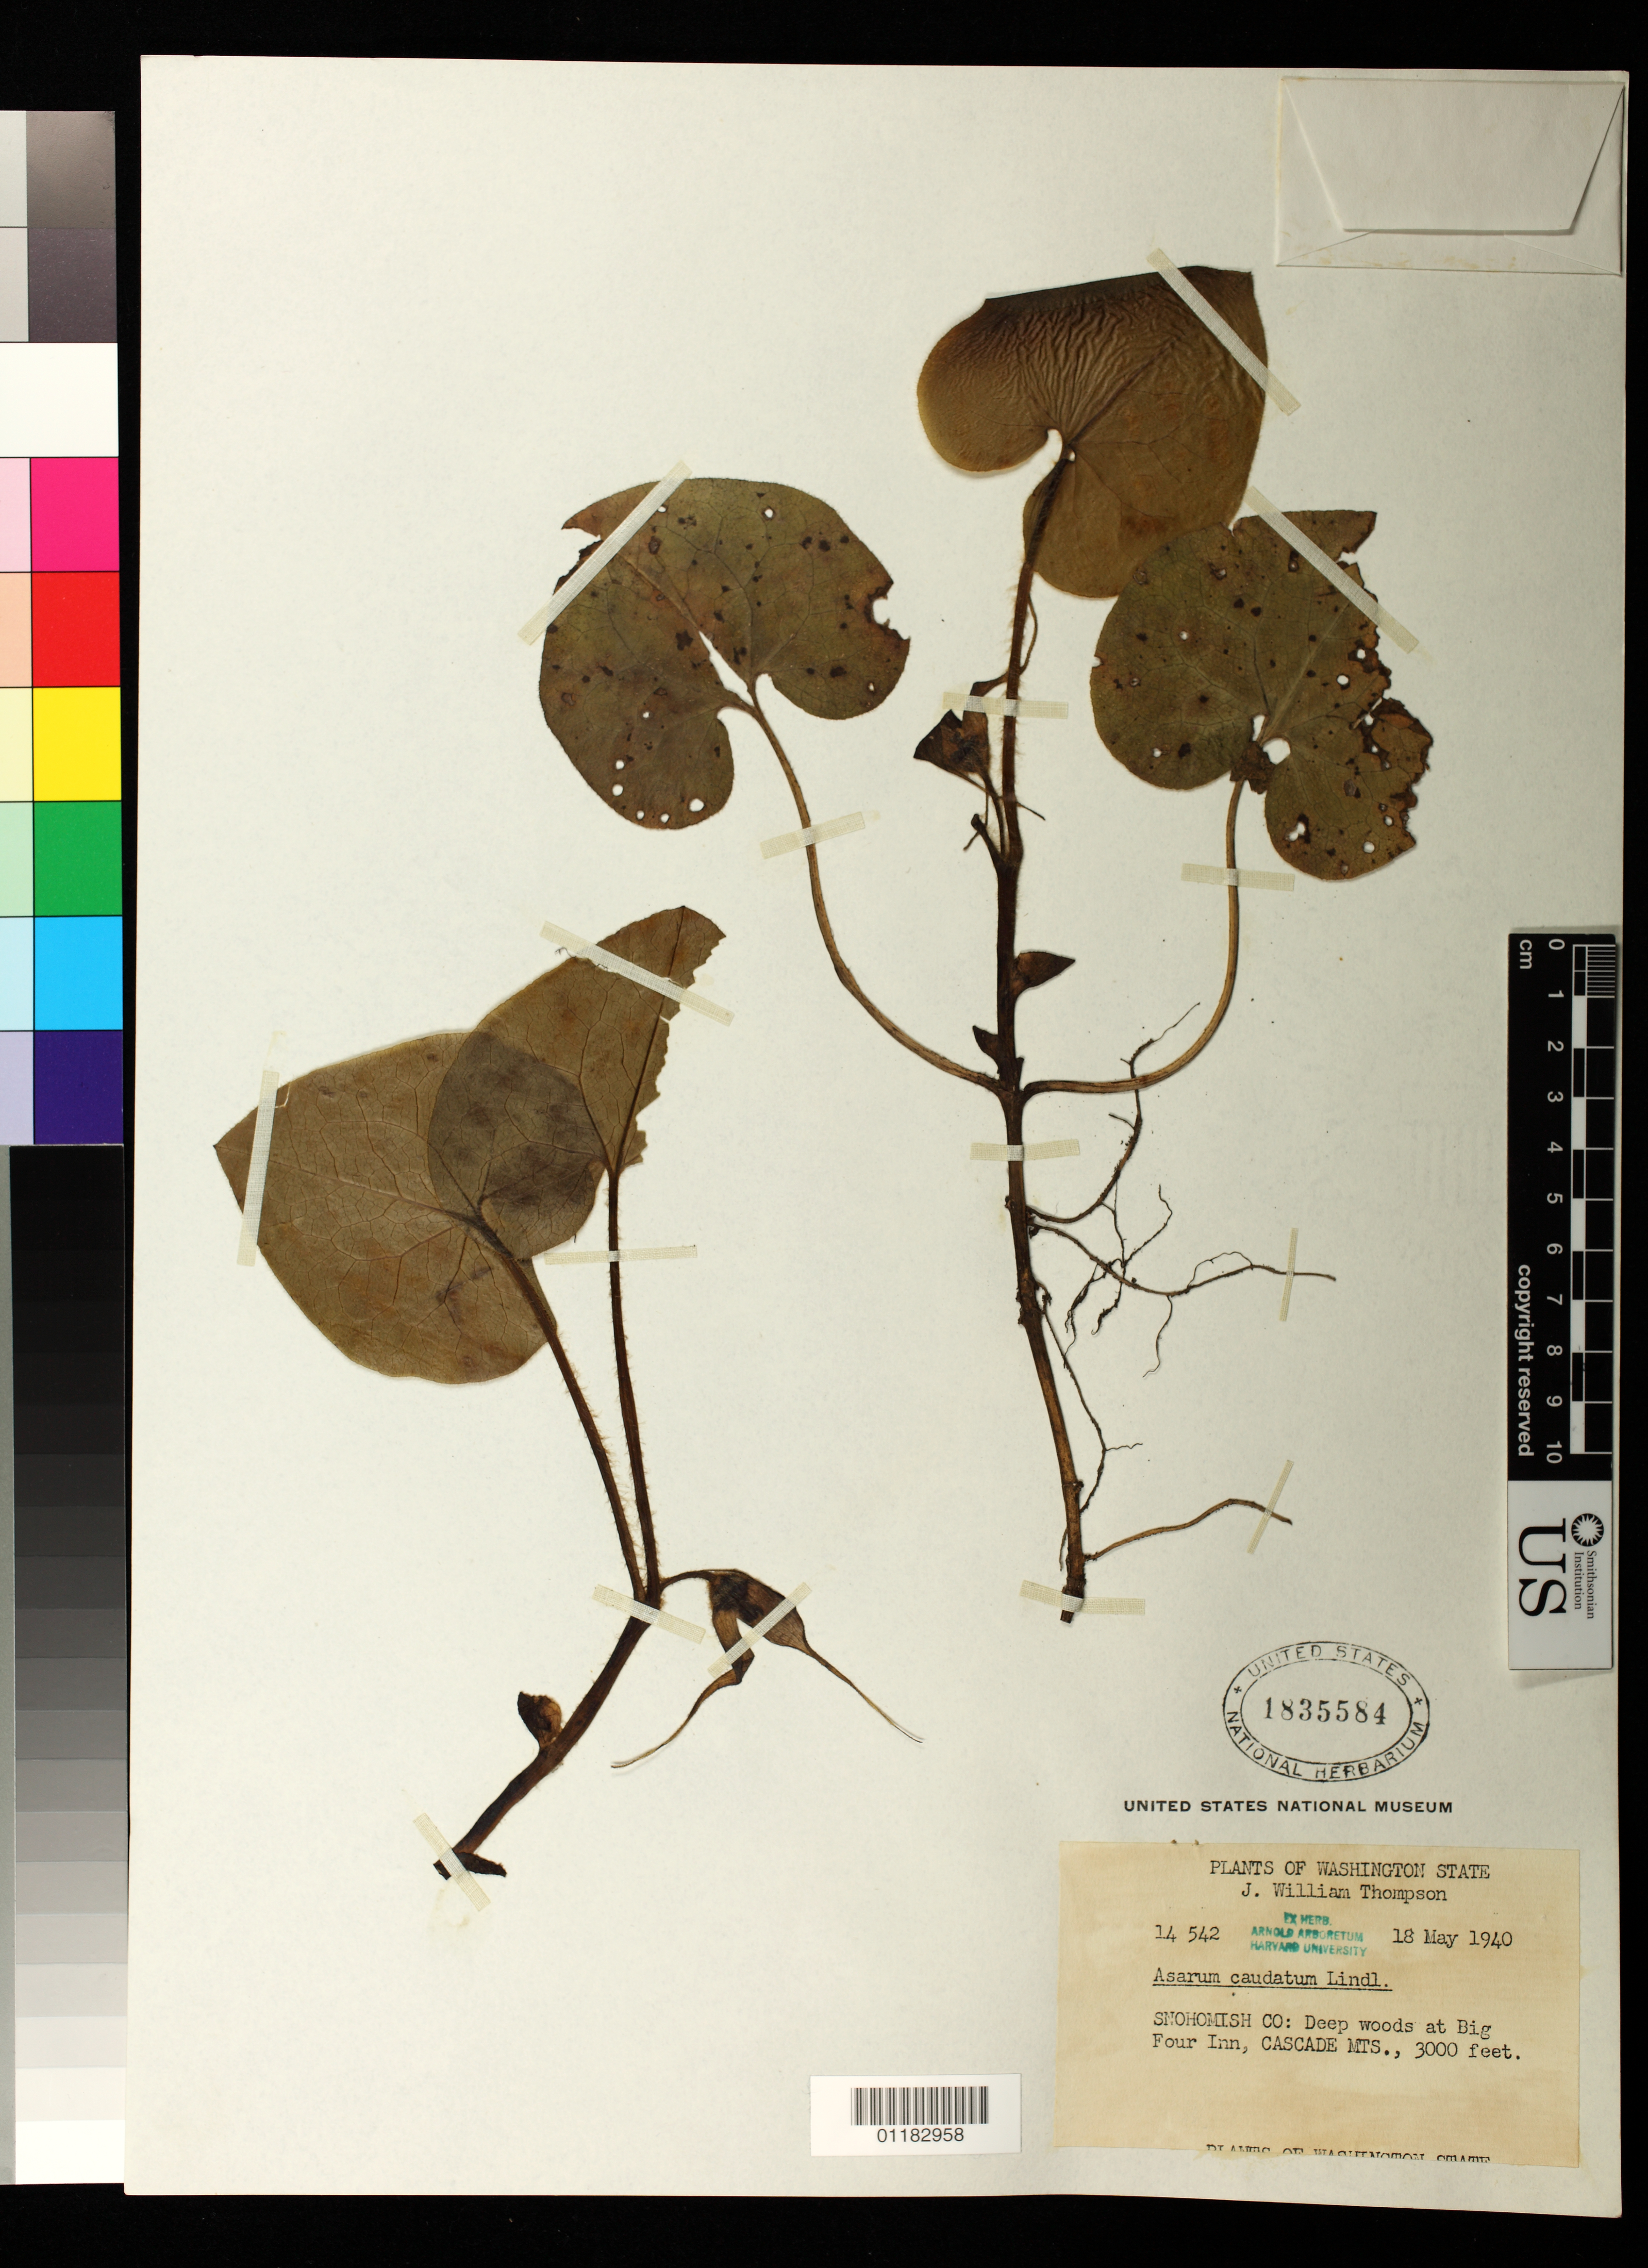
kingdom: Plantae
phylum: Tracheophyta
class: Magnoliopsida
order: Piperales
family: Aristolochiaceae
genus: Asarum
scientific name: Asarum canadense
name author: L.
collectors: J. W. Thompson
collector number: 14542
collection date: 1940-05-18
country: United States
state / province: Washington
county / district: Snohomish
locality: Snohomish County, Deep woods at Big Four Inn, Cascade Mts., 3000 ft.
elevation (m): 914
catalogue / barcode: US 1835584